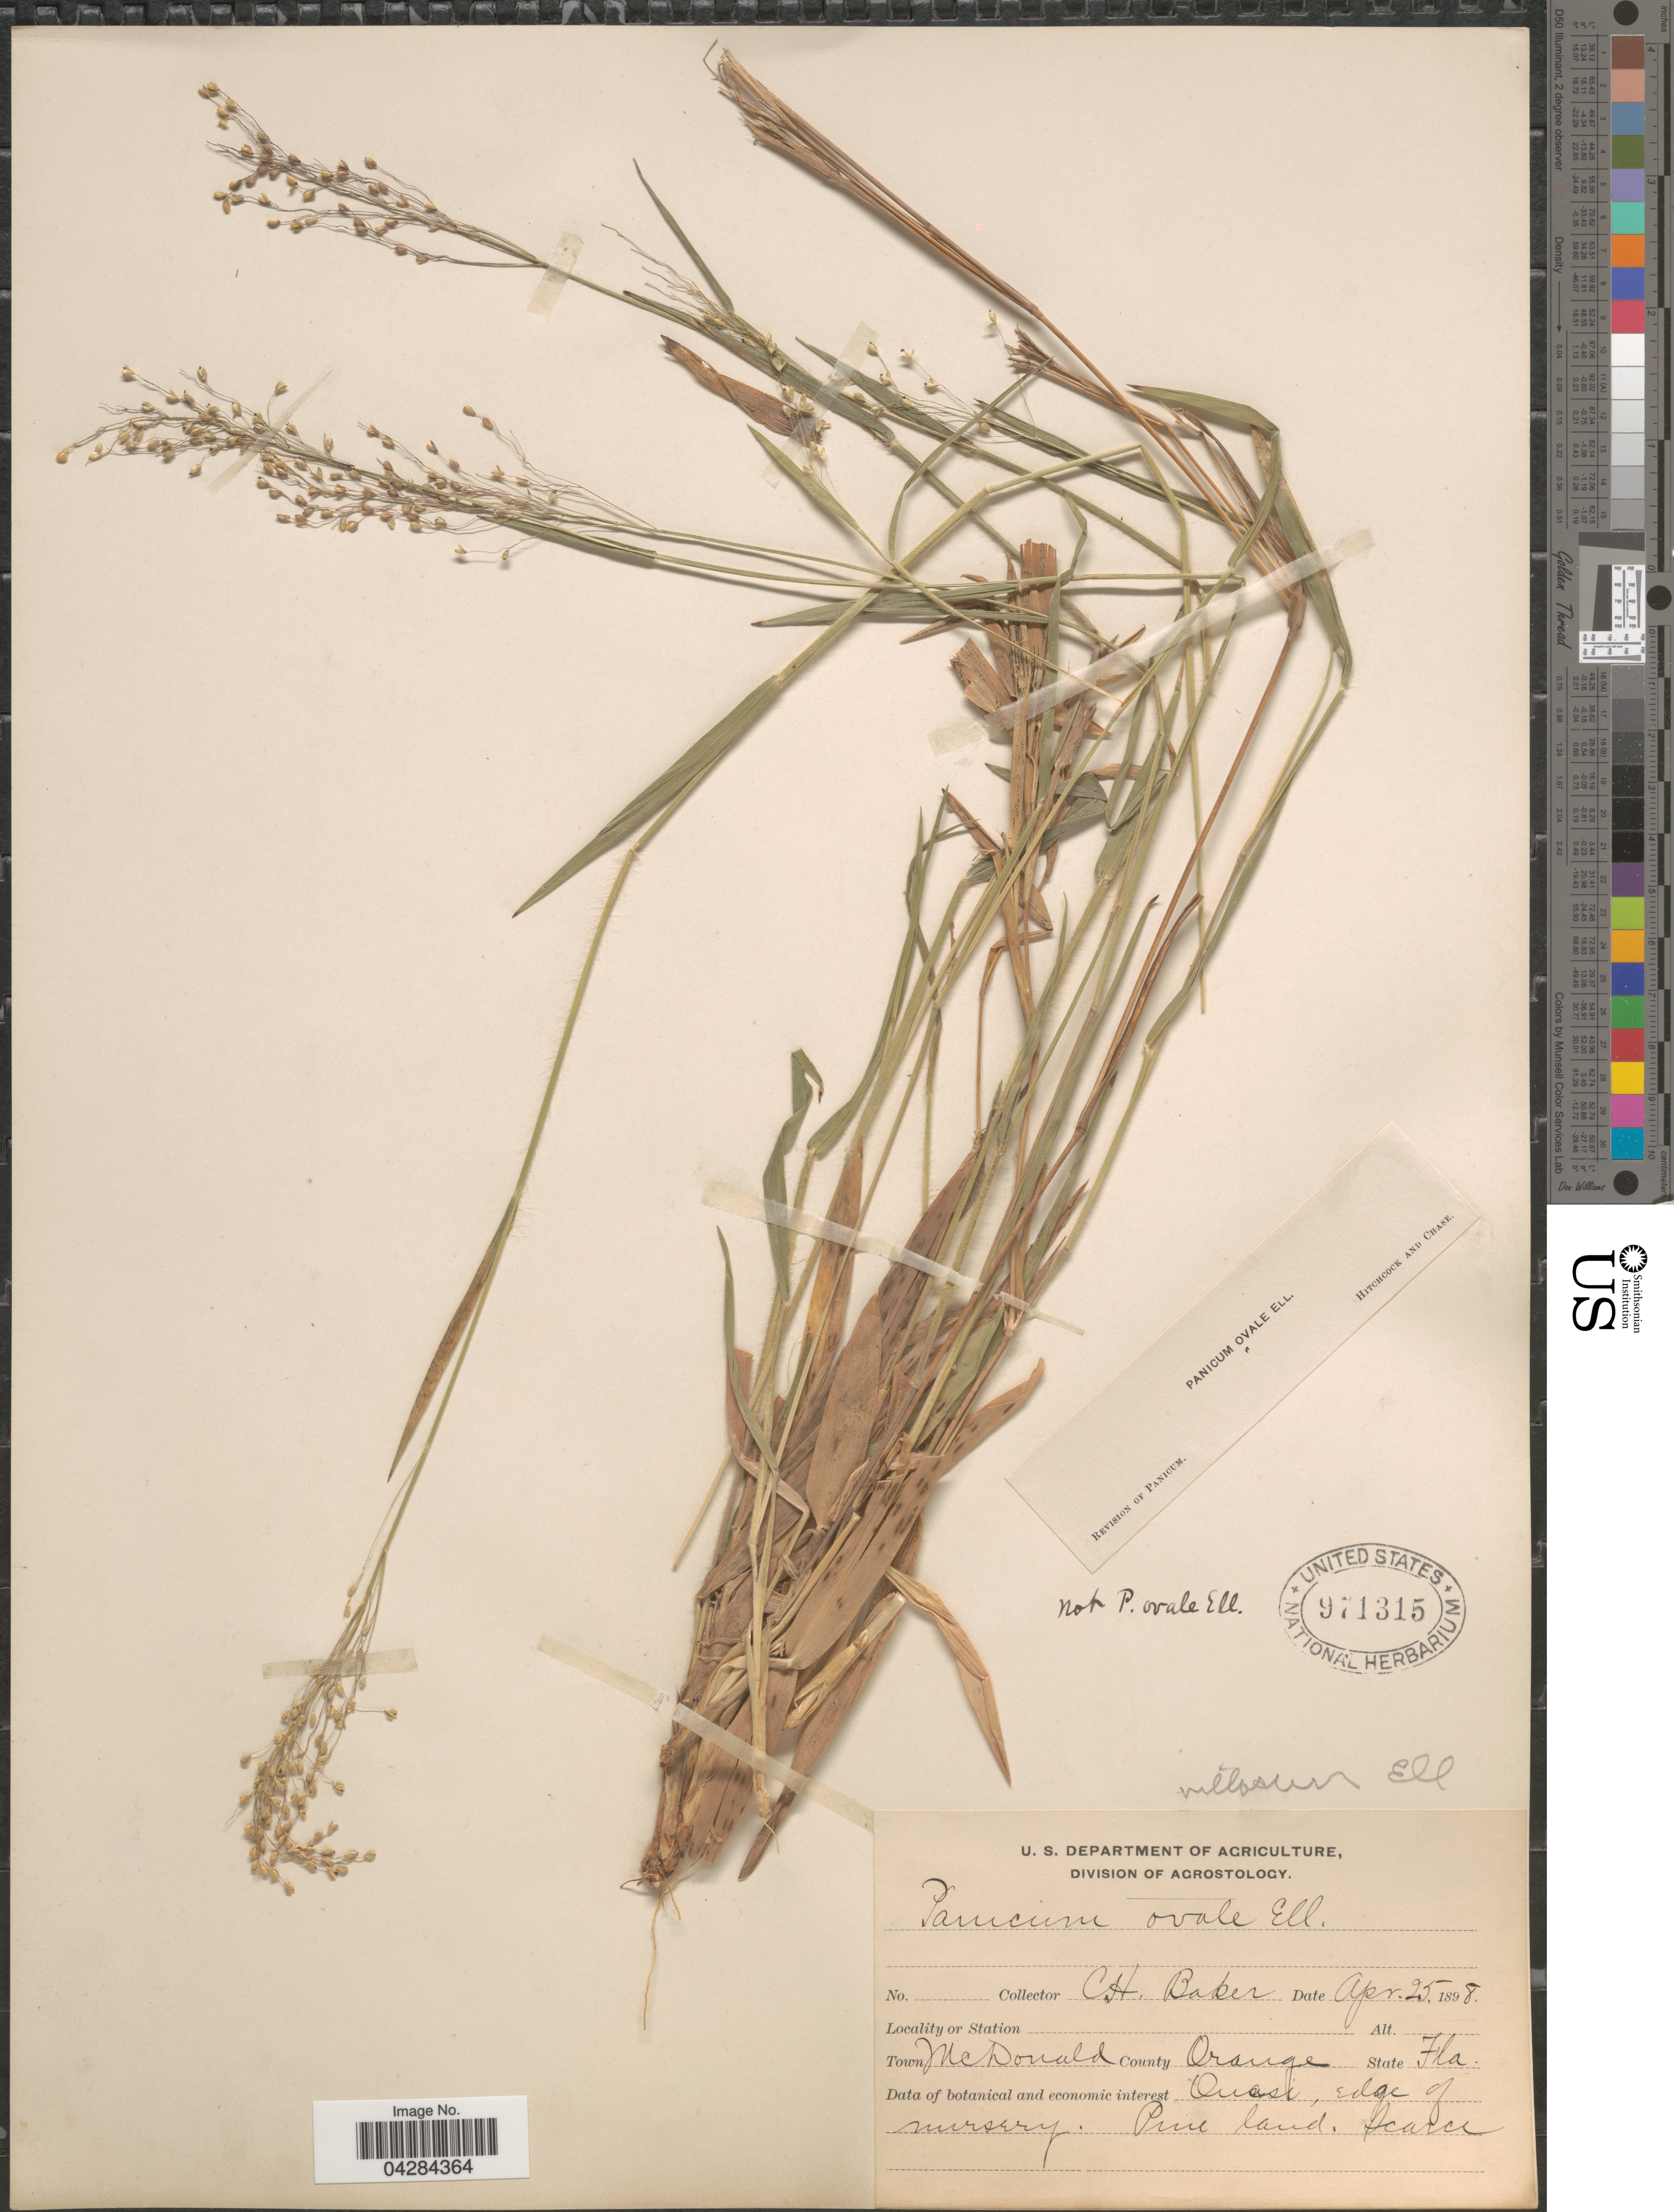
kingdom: Plantae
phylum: Tracheophyta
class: Liliopsida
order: Poales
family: Poaceae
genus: Dichanthelium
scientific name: Dichanthelium ovale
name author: (Elliott) Gould & C.A. Clark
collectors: C. H. Baker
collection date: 1898-04-25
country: United States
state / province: Florida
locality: Town McDonald. County Orange. Ouasi, edge of nursery. Pine land.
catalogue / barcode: US 971315